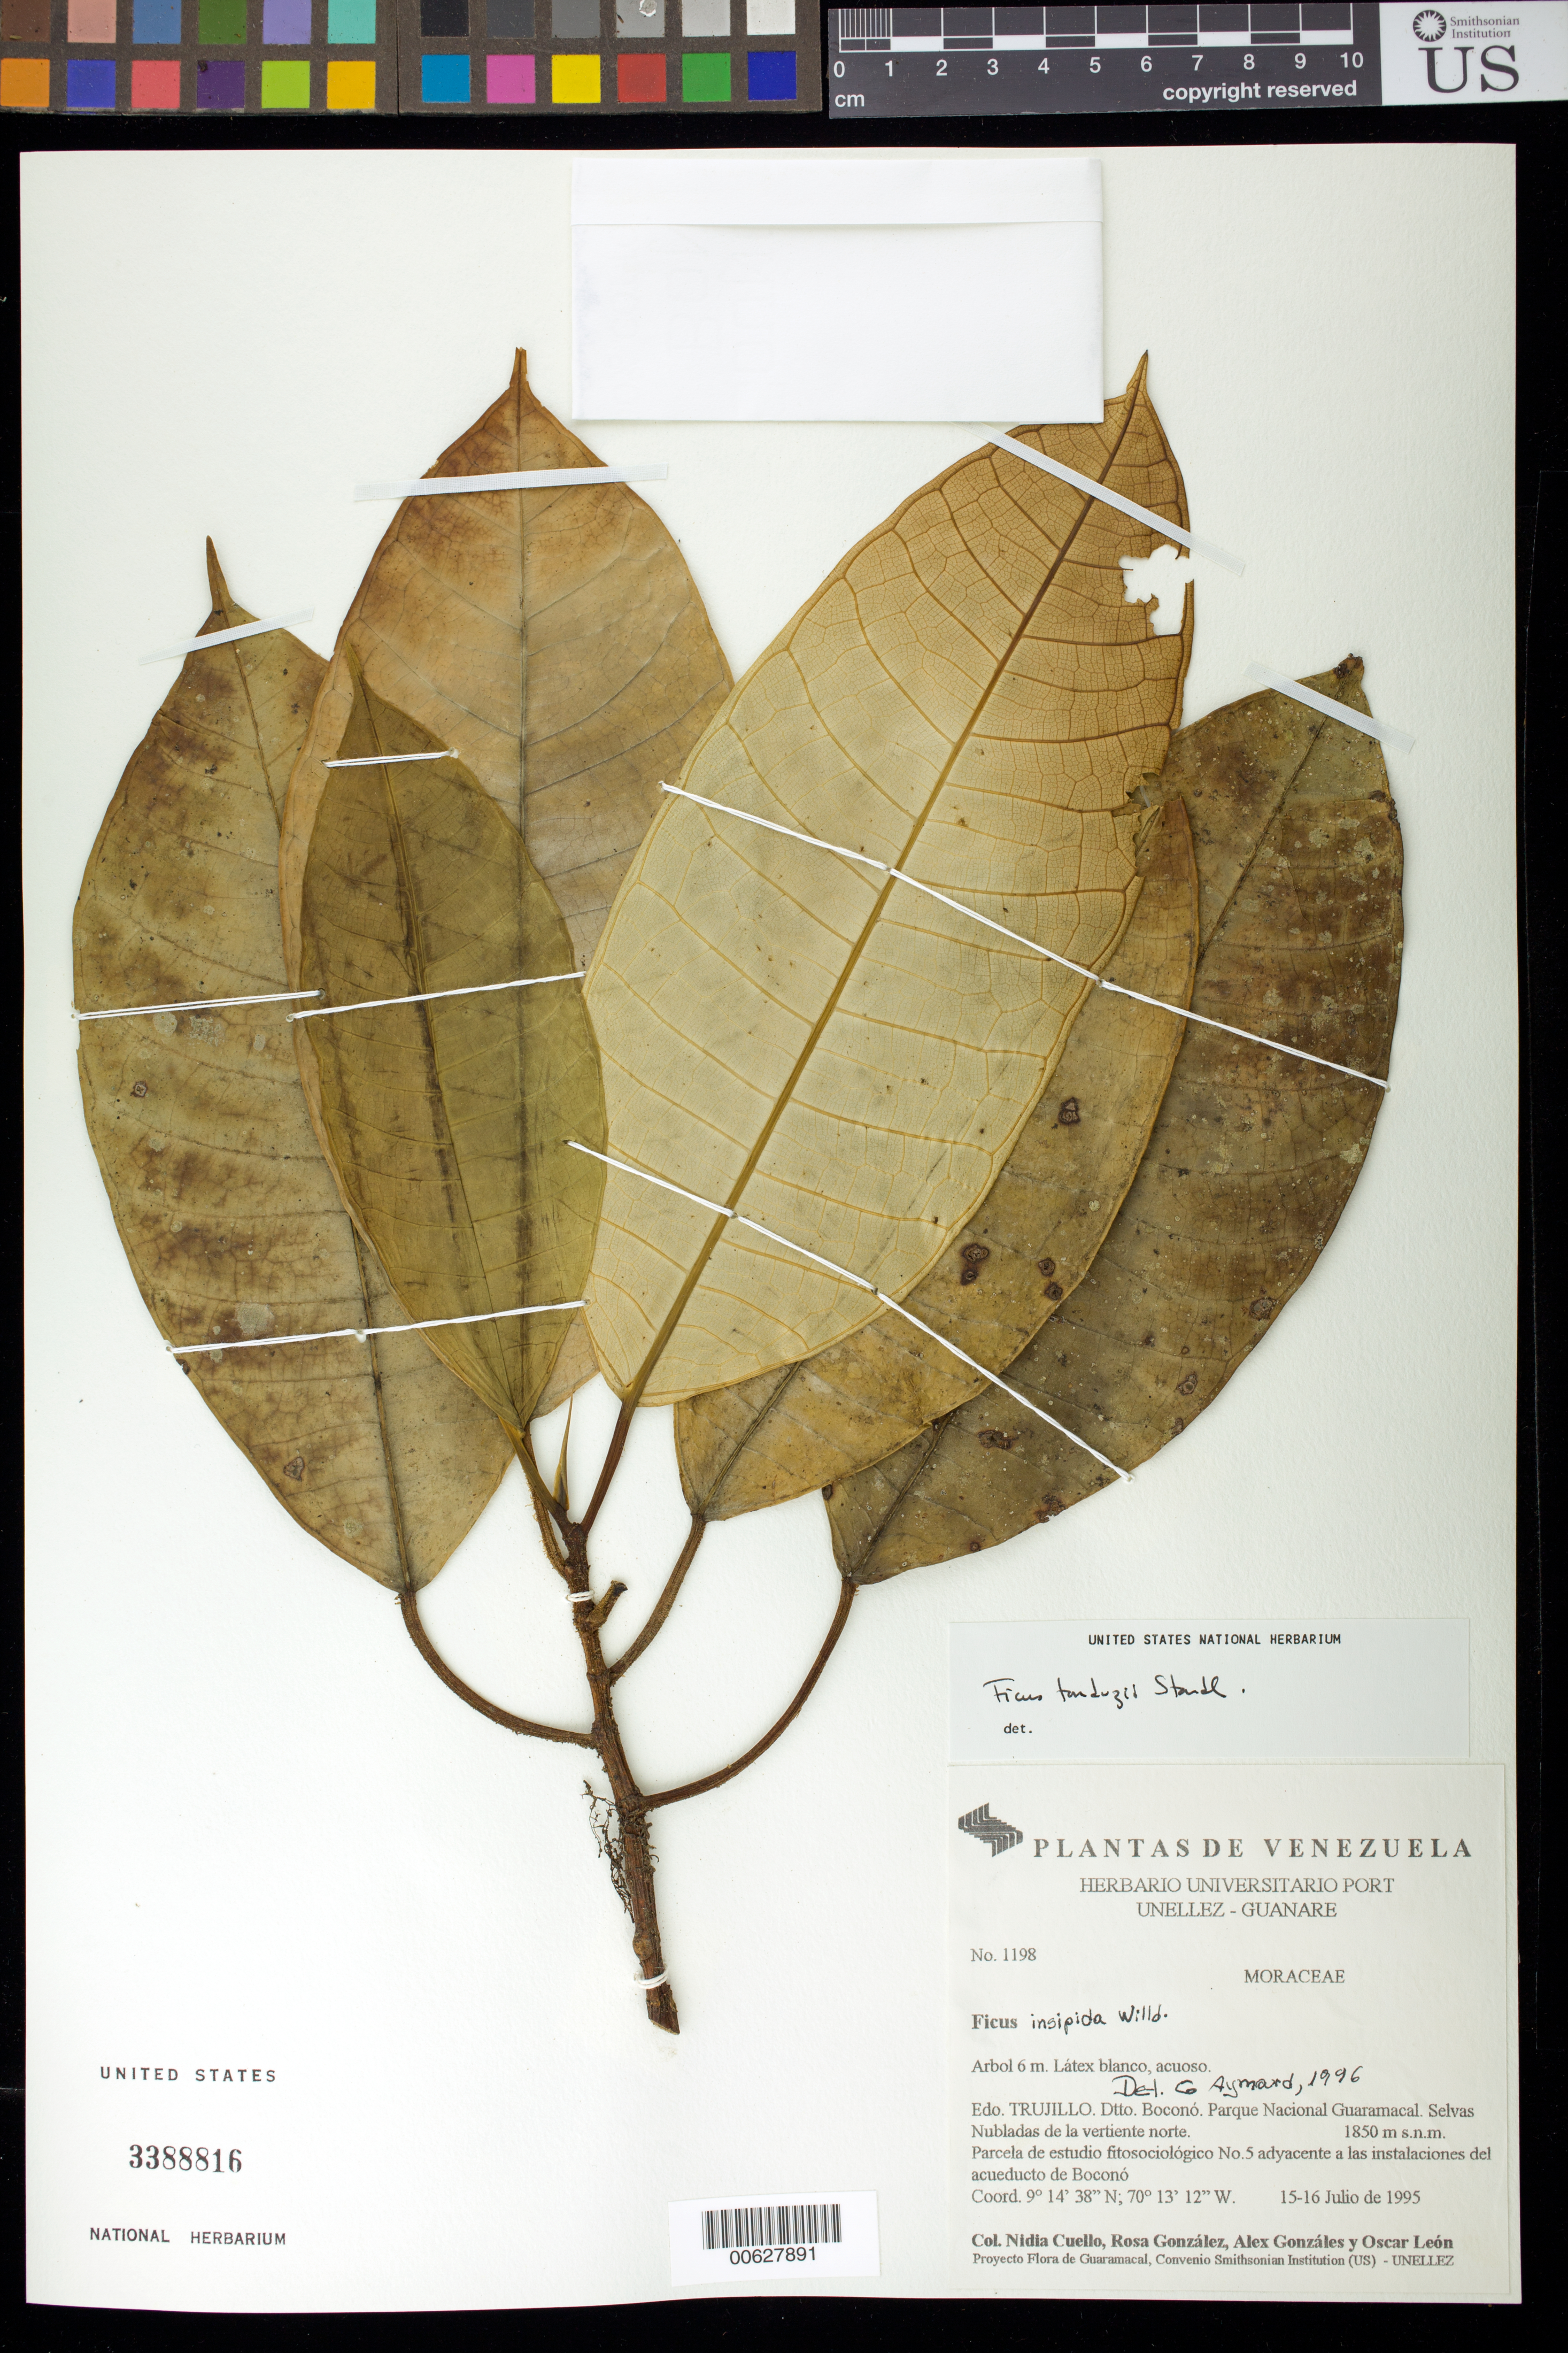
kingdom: Plantae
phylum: Tracheophyta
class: Magnoliopsida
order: Rosales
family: Moraceae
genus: Ficus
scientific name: Ficus tonduzii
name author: Standl.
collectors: N. L. Cuello, R. González, A. Gonzáles & O. León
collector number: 1198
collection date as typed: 15 Jul 1995 to 16 Jul 1995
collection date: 1995-07-15/1995-07-16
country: Venezuela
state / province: Trujillo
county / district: Boconó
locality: Parque Nacional Guaramacal. Vertiente N, adyacente a las instalaciones del acueducto de Boconó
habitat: Selvas nubladas de la vertiente norte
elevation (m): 1850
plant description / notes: MO, PORT, US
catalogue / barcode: US 3388816